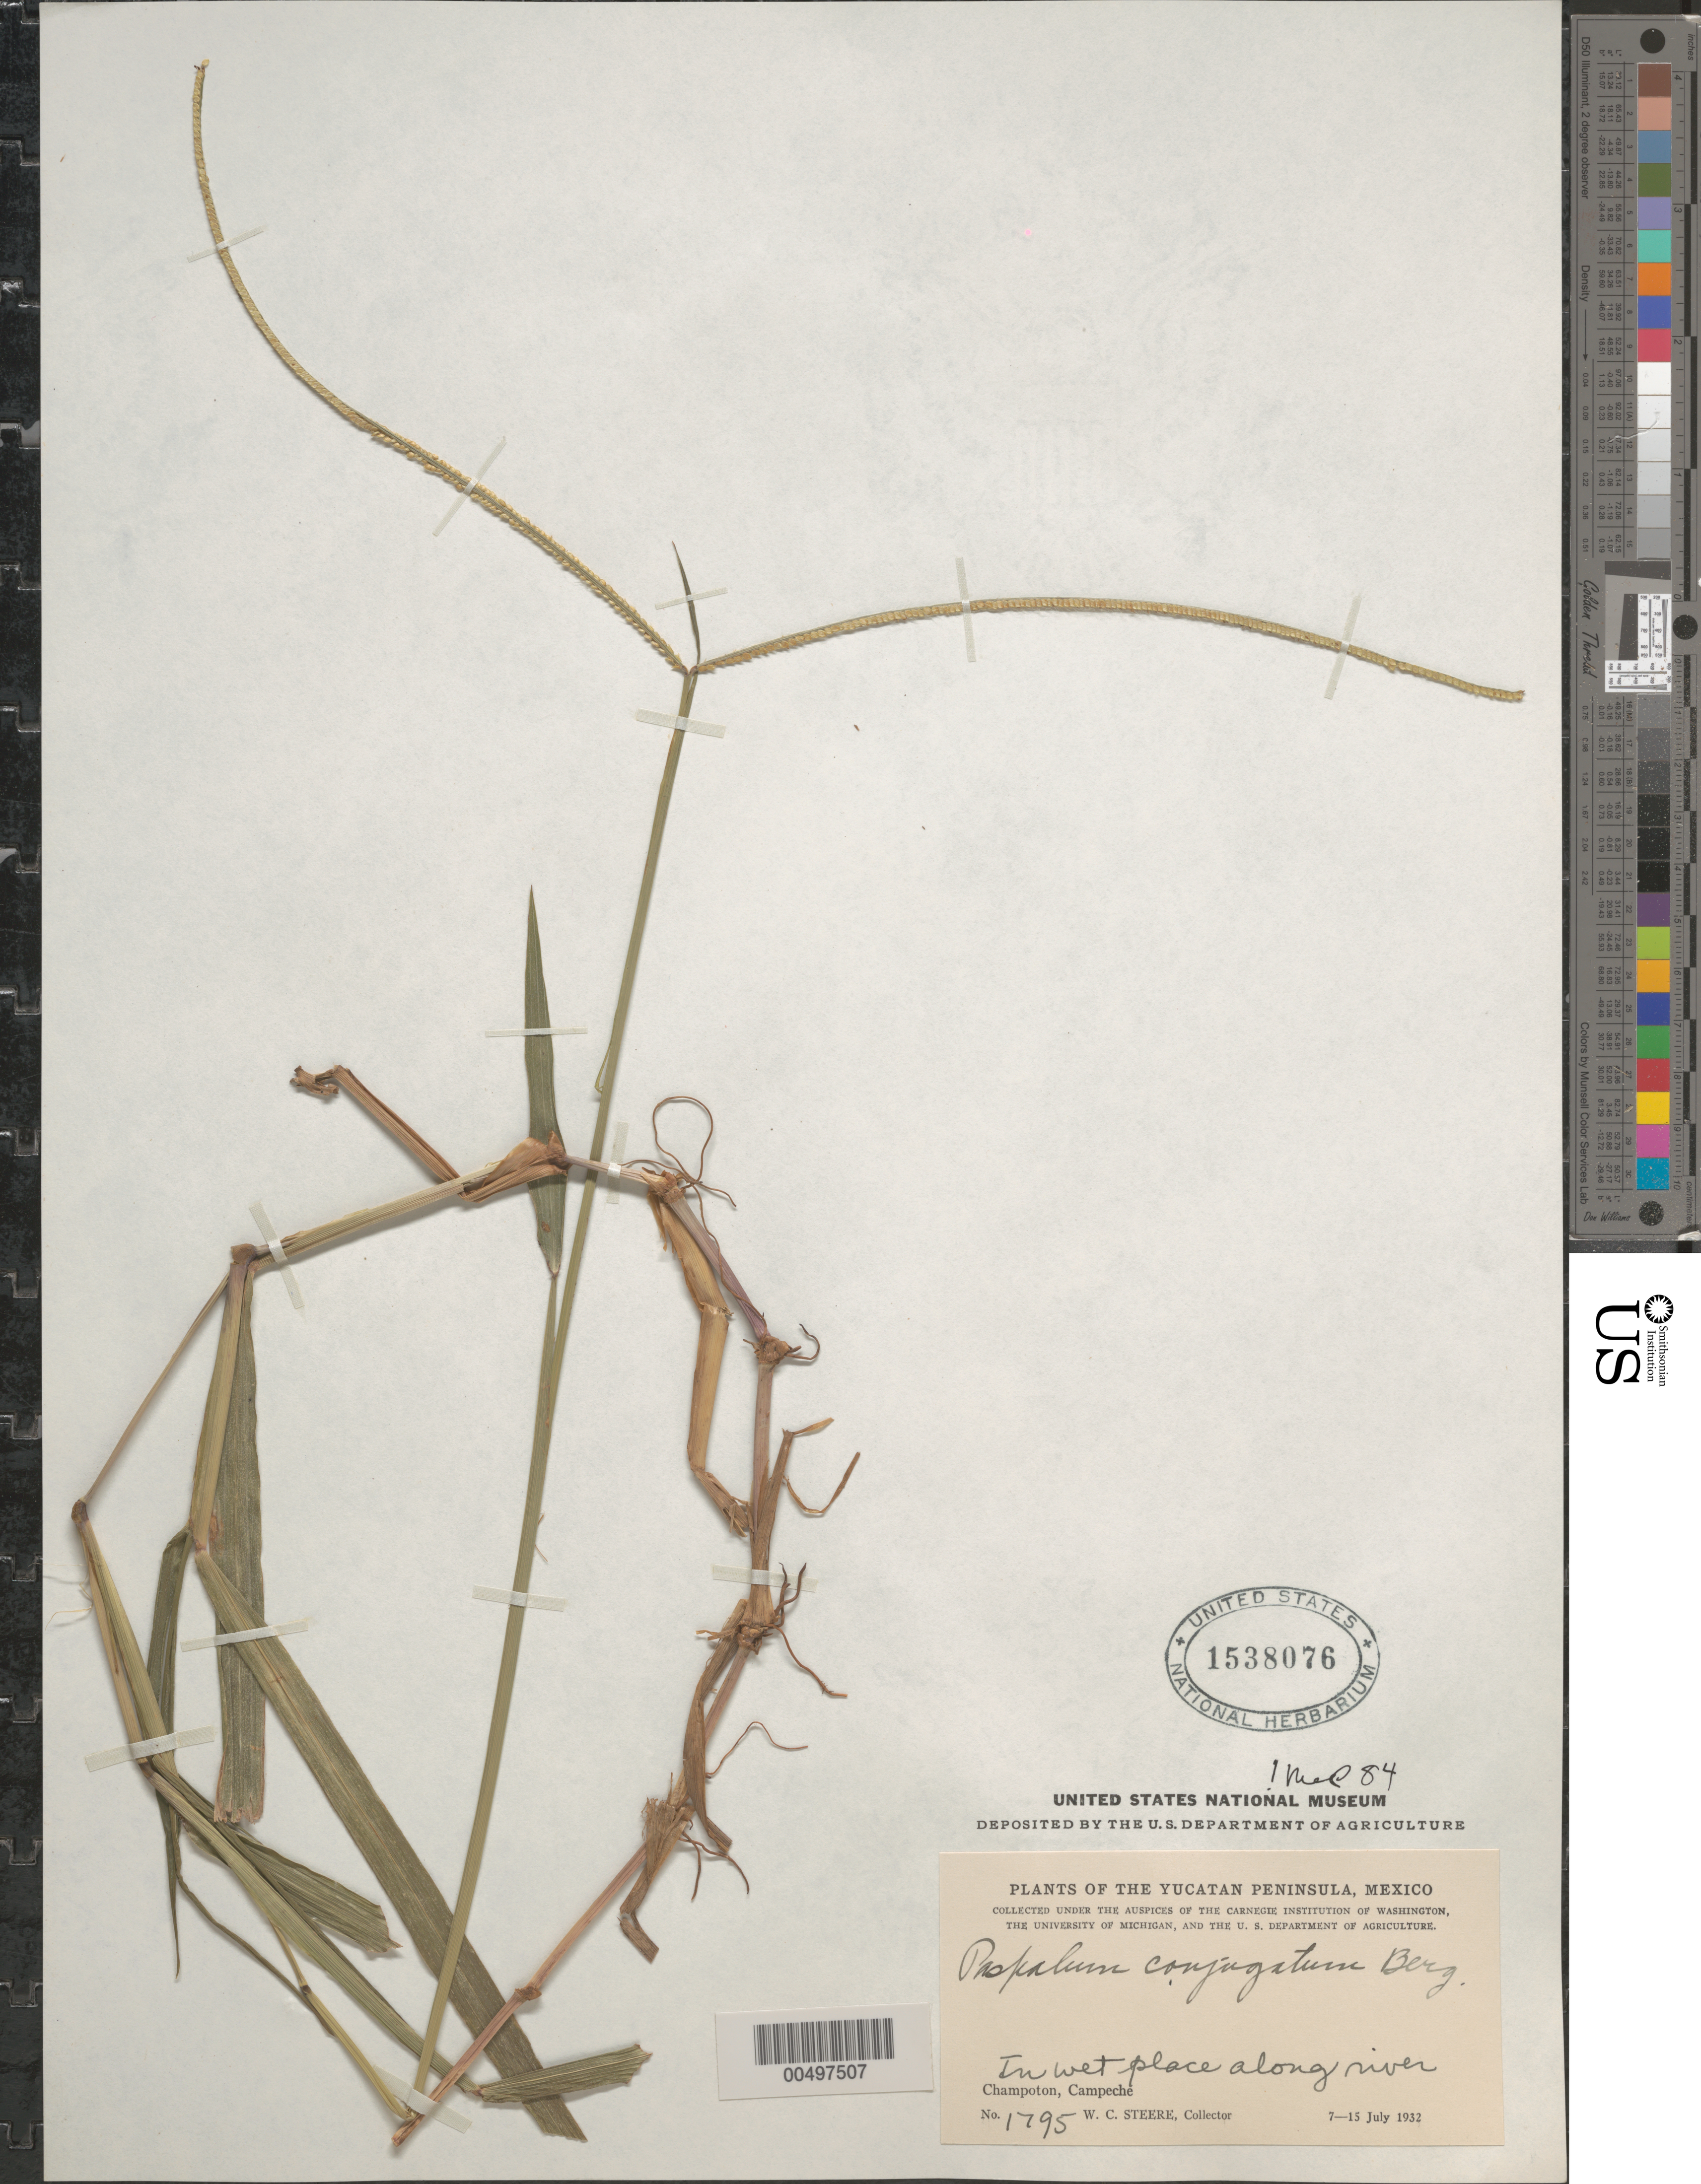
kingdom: Plantae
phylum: Tracheophyta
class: Liliopsida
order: Poales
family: Poaceae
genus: Paspalum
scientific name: Paspalum conjugatum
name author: P.J. Bergius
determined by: Pohl, R. W.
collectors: W. C. Steere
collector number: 1795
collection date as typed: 7 Jul 1932 to 15 Jul 1932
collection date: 1932-07-07/1932-07-15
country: Mexico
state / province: Chiapas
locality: Yucatan Peninsula, Champoton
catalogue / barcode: US 1538076